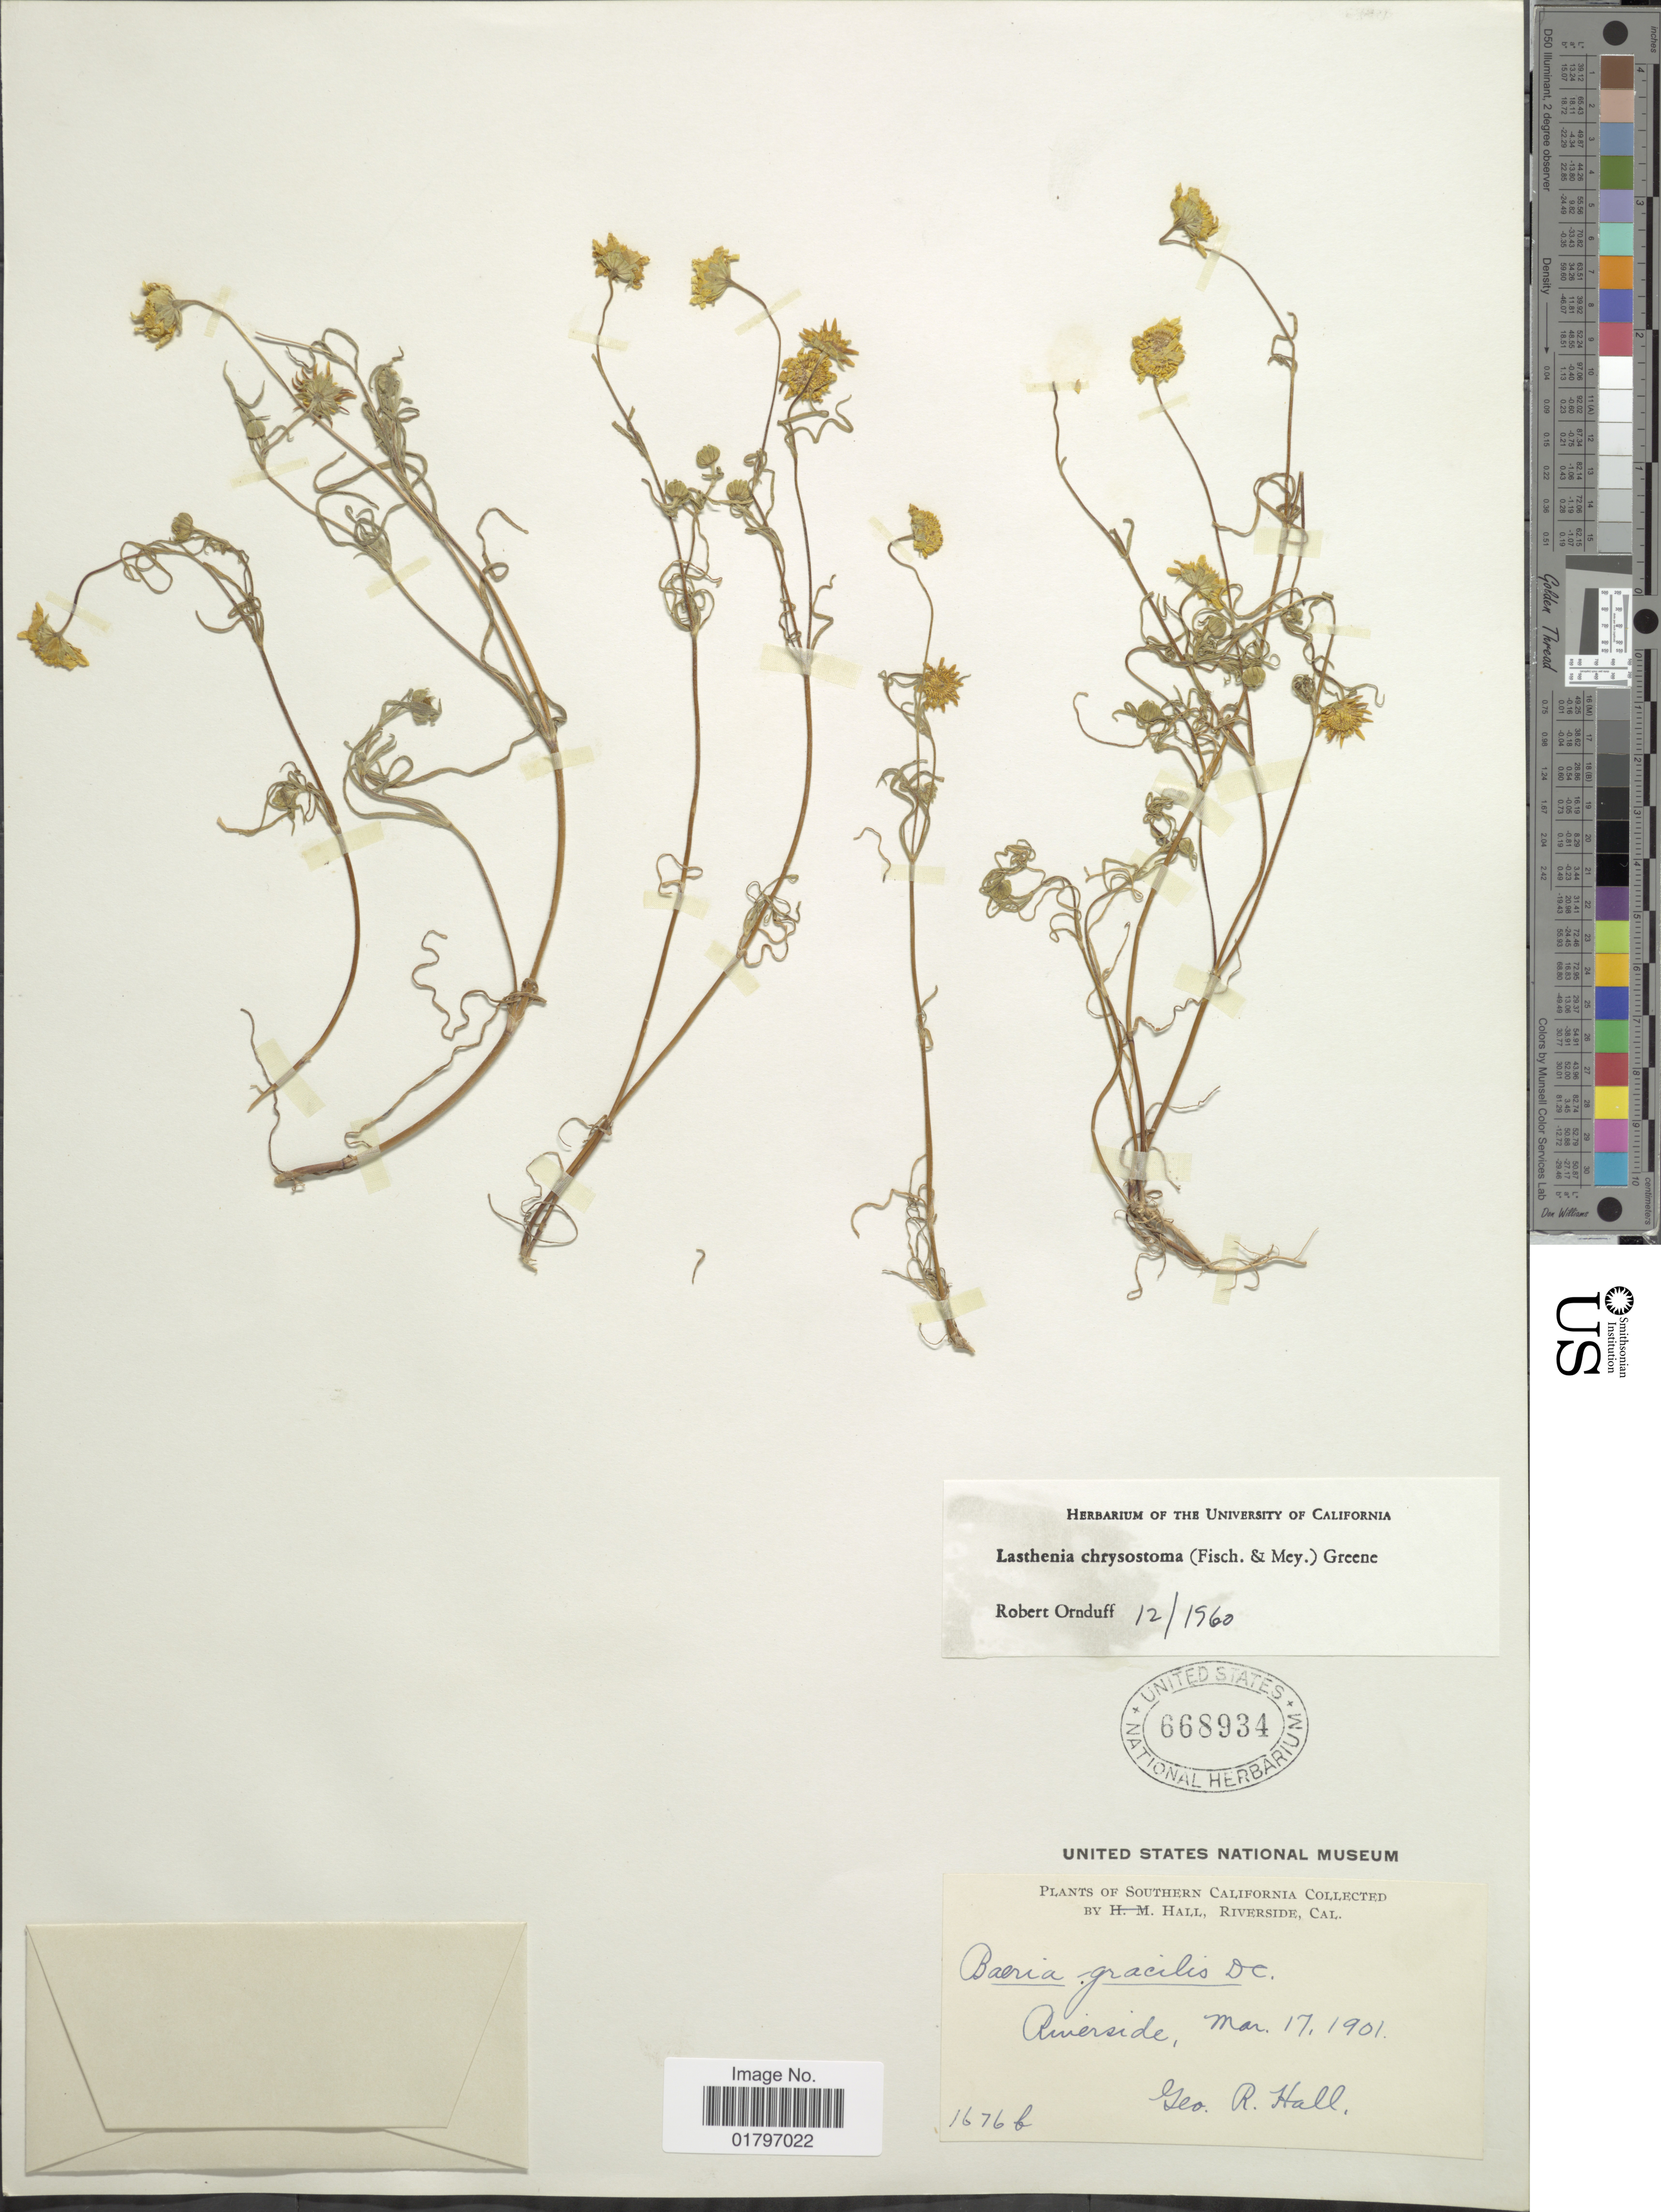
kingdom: Plantae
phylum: Tracheophyta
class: Magnoliopsida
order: Asterales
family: Asteraceae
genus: Lasthenia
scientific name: Lasthenia chrysostoma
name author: (Fisch. & C.A. Mey.) Greene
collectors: G. Hall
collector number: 1676b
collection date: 1901-03-17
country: United States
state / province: California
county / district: Riverside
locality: Southern California, Riverside, Cal.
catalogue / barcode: US 668934